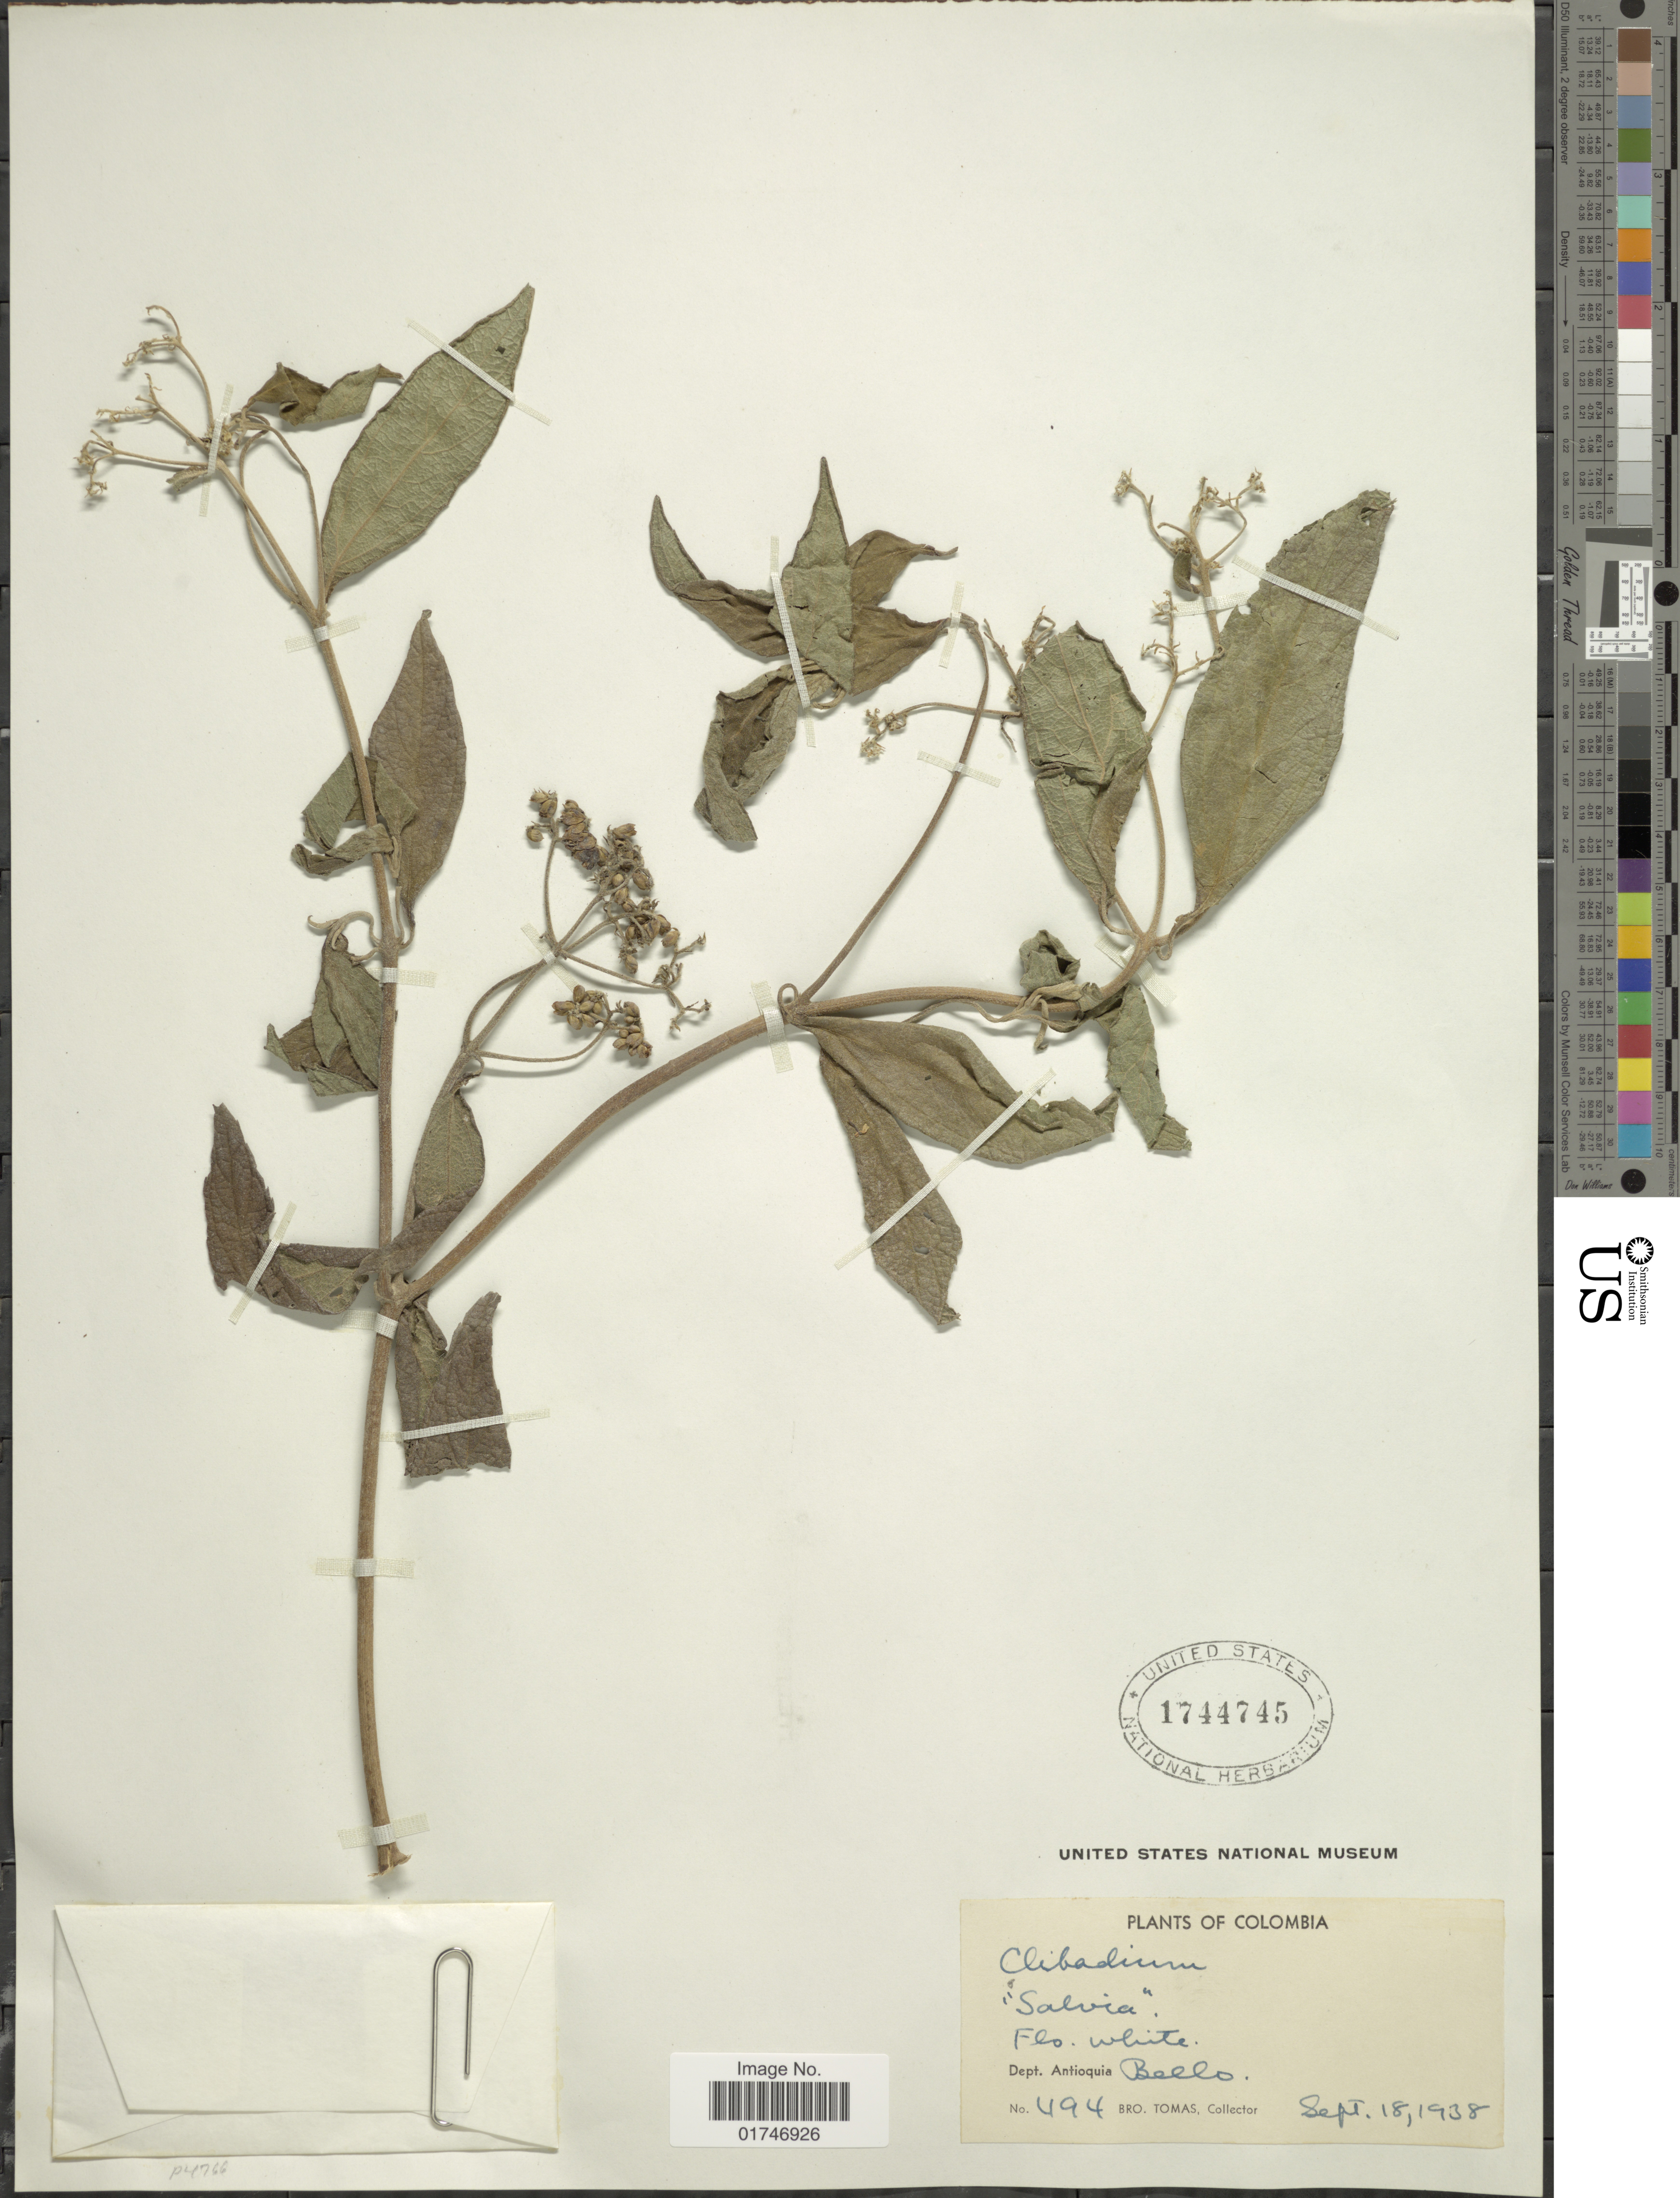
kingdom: Plantae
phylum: Tracheophyta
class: Magnoliopsida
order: Asterales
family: Asteraceae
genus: Clibadium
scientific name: Clibadium surinamense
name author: L.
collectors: B. Tomas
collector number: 494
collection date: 1938-09-18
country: Colombia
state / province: Antioquia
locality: Dept. Antioquia: Bello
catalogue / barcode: US 1744745